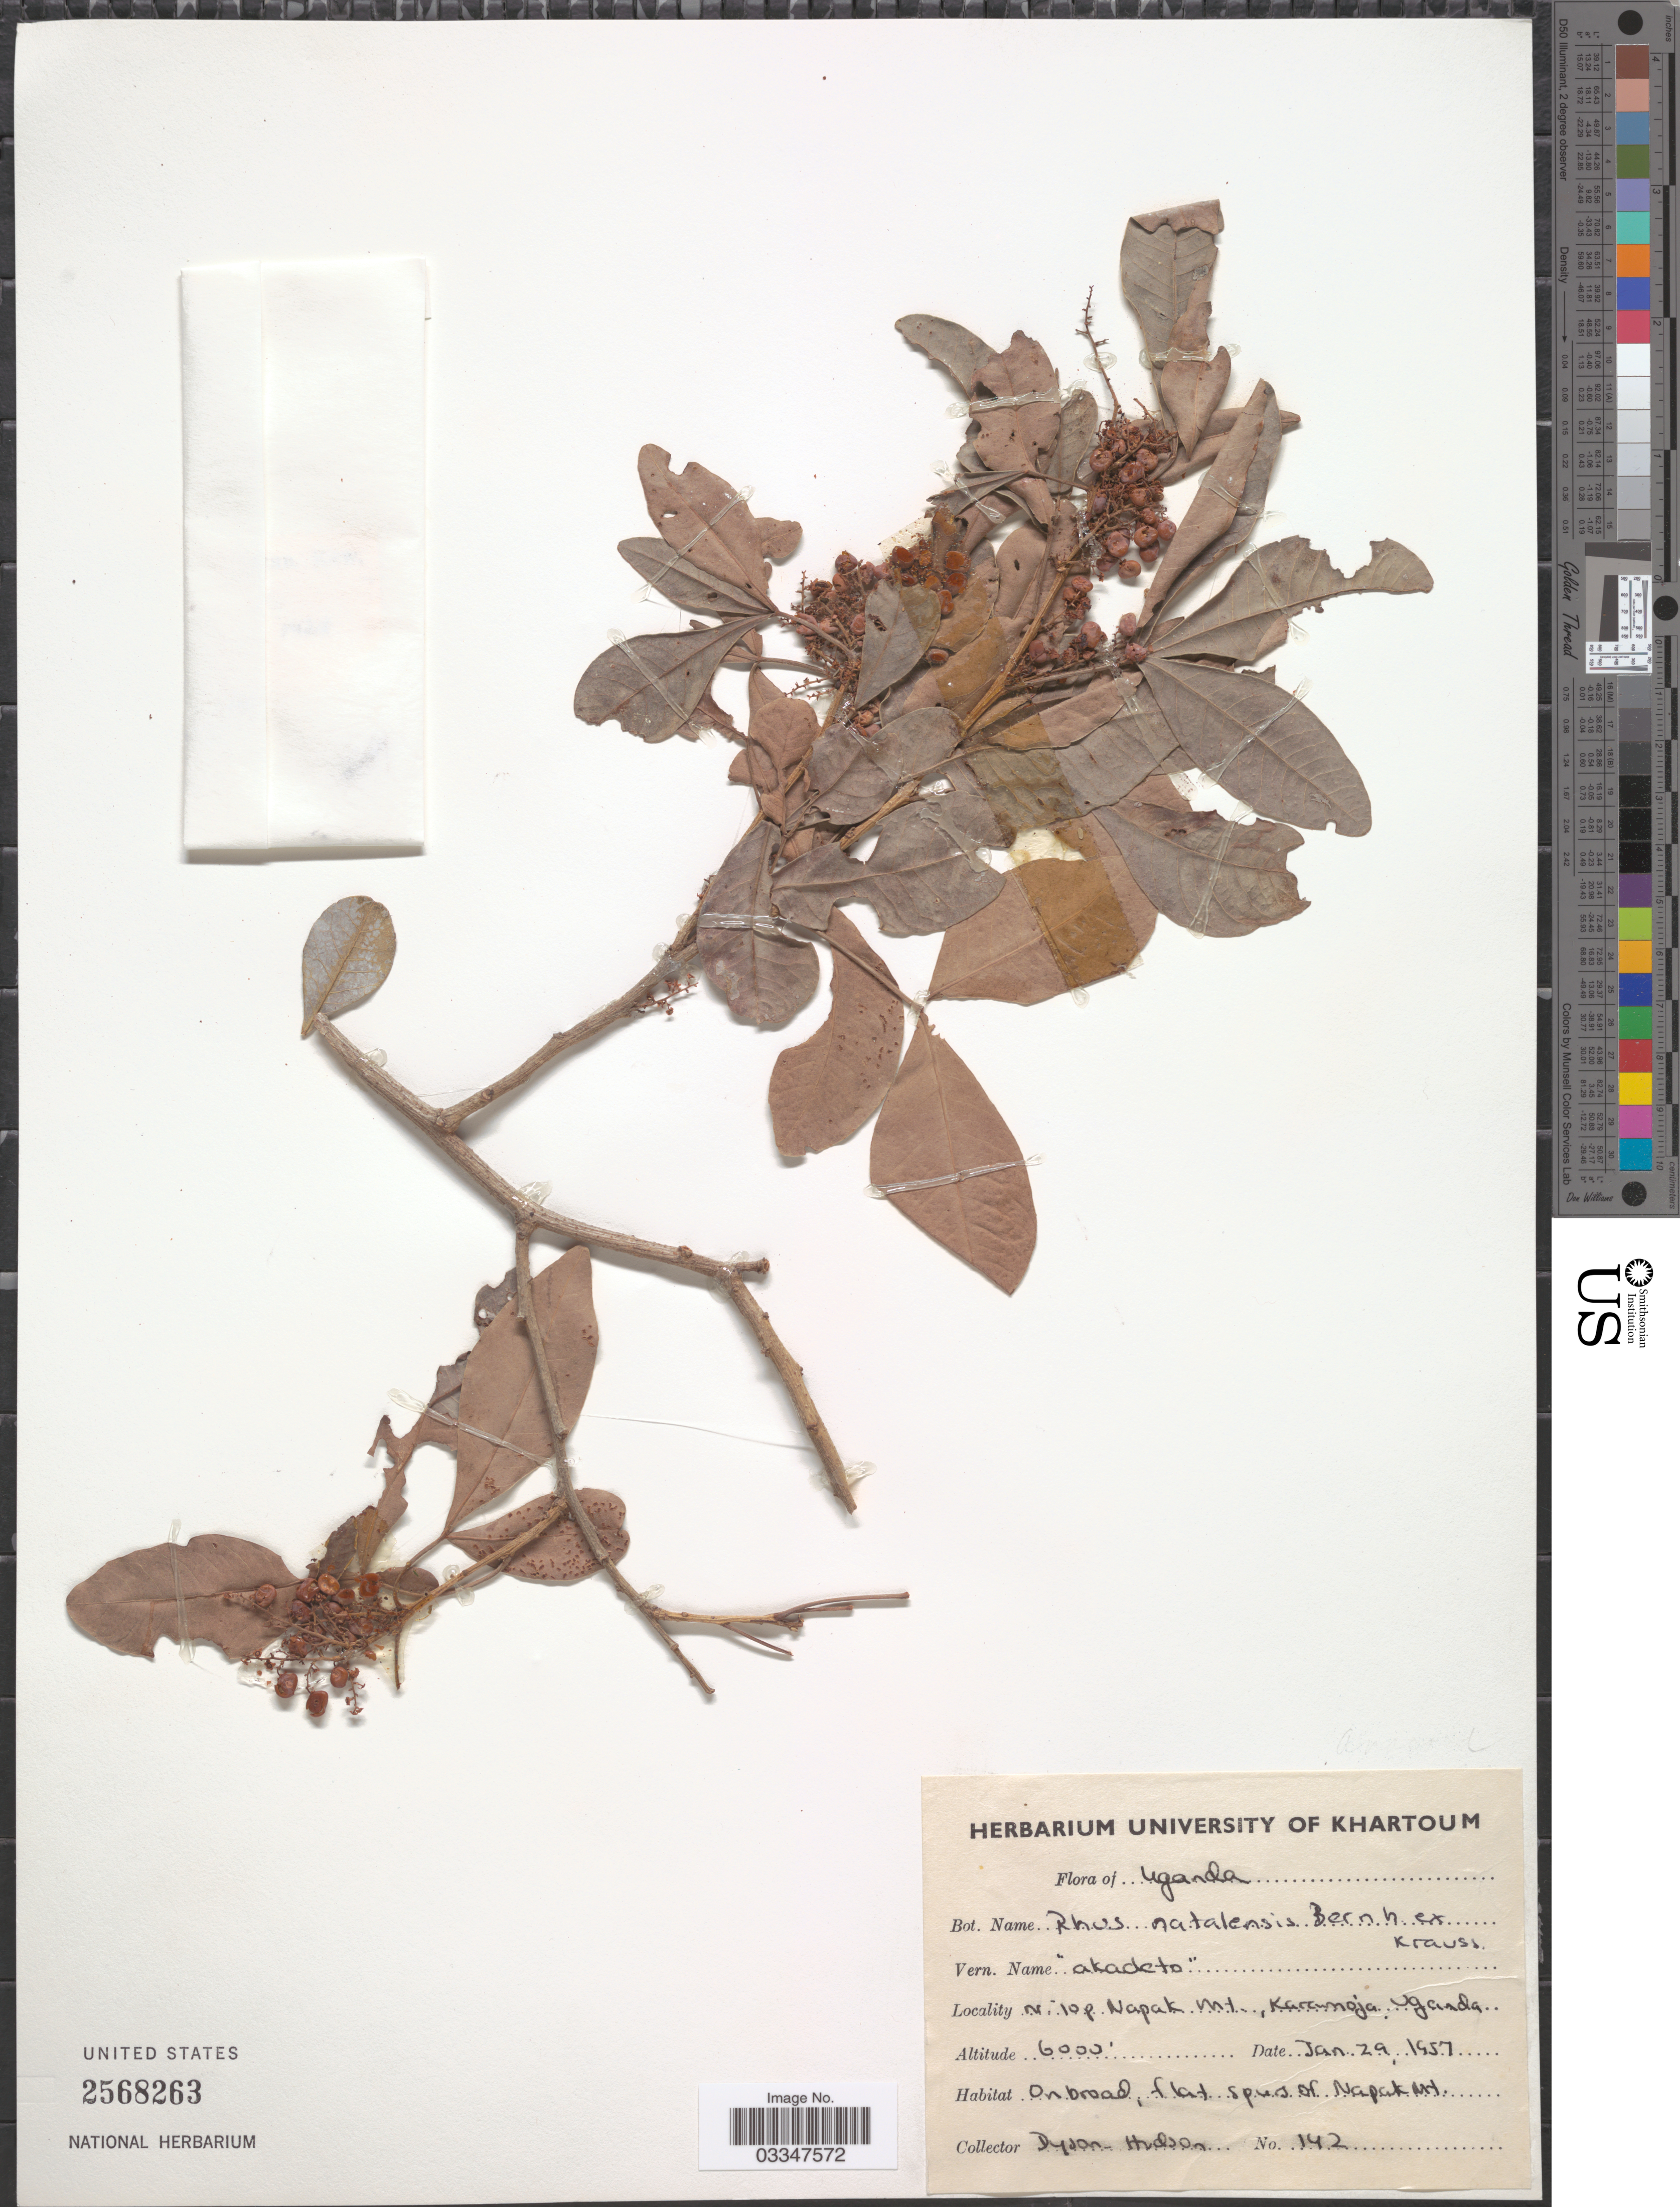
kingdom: Plantae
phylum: Tracheophyta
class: Magnoliopsida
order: Sapindales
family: Anacardiaceae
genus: Rhus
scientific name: Rhus natalensis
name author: Bernh.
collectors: Dyson-Hudson, --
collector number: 142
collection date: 1957-01-29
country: Uganda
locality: Nr top [interpreted] Napak Mt. Karamoja.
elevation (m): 1829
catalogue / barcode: US 2568263